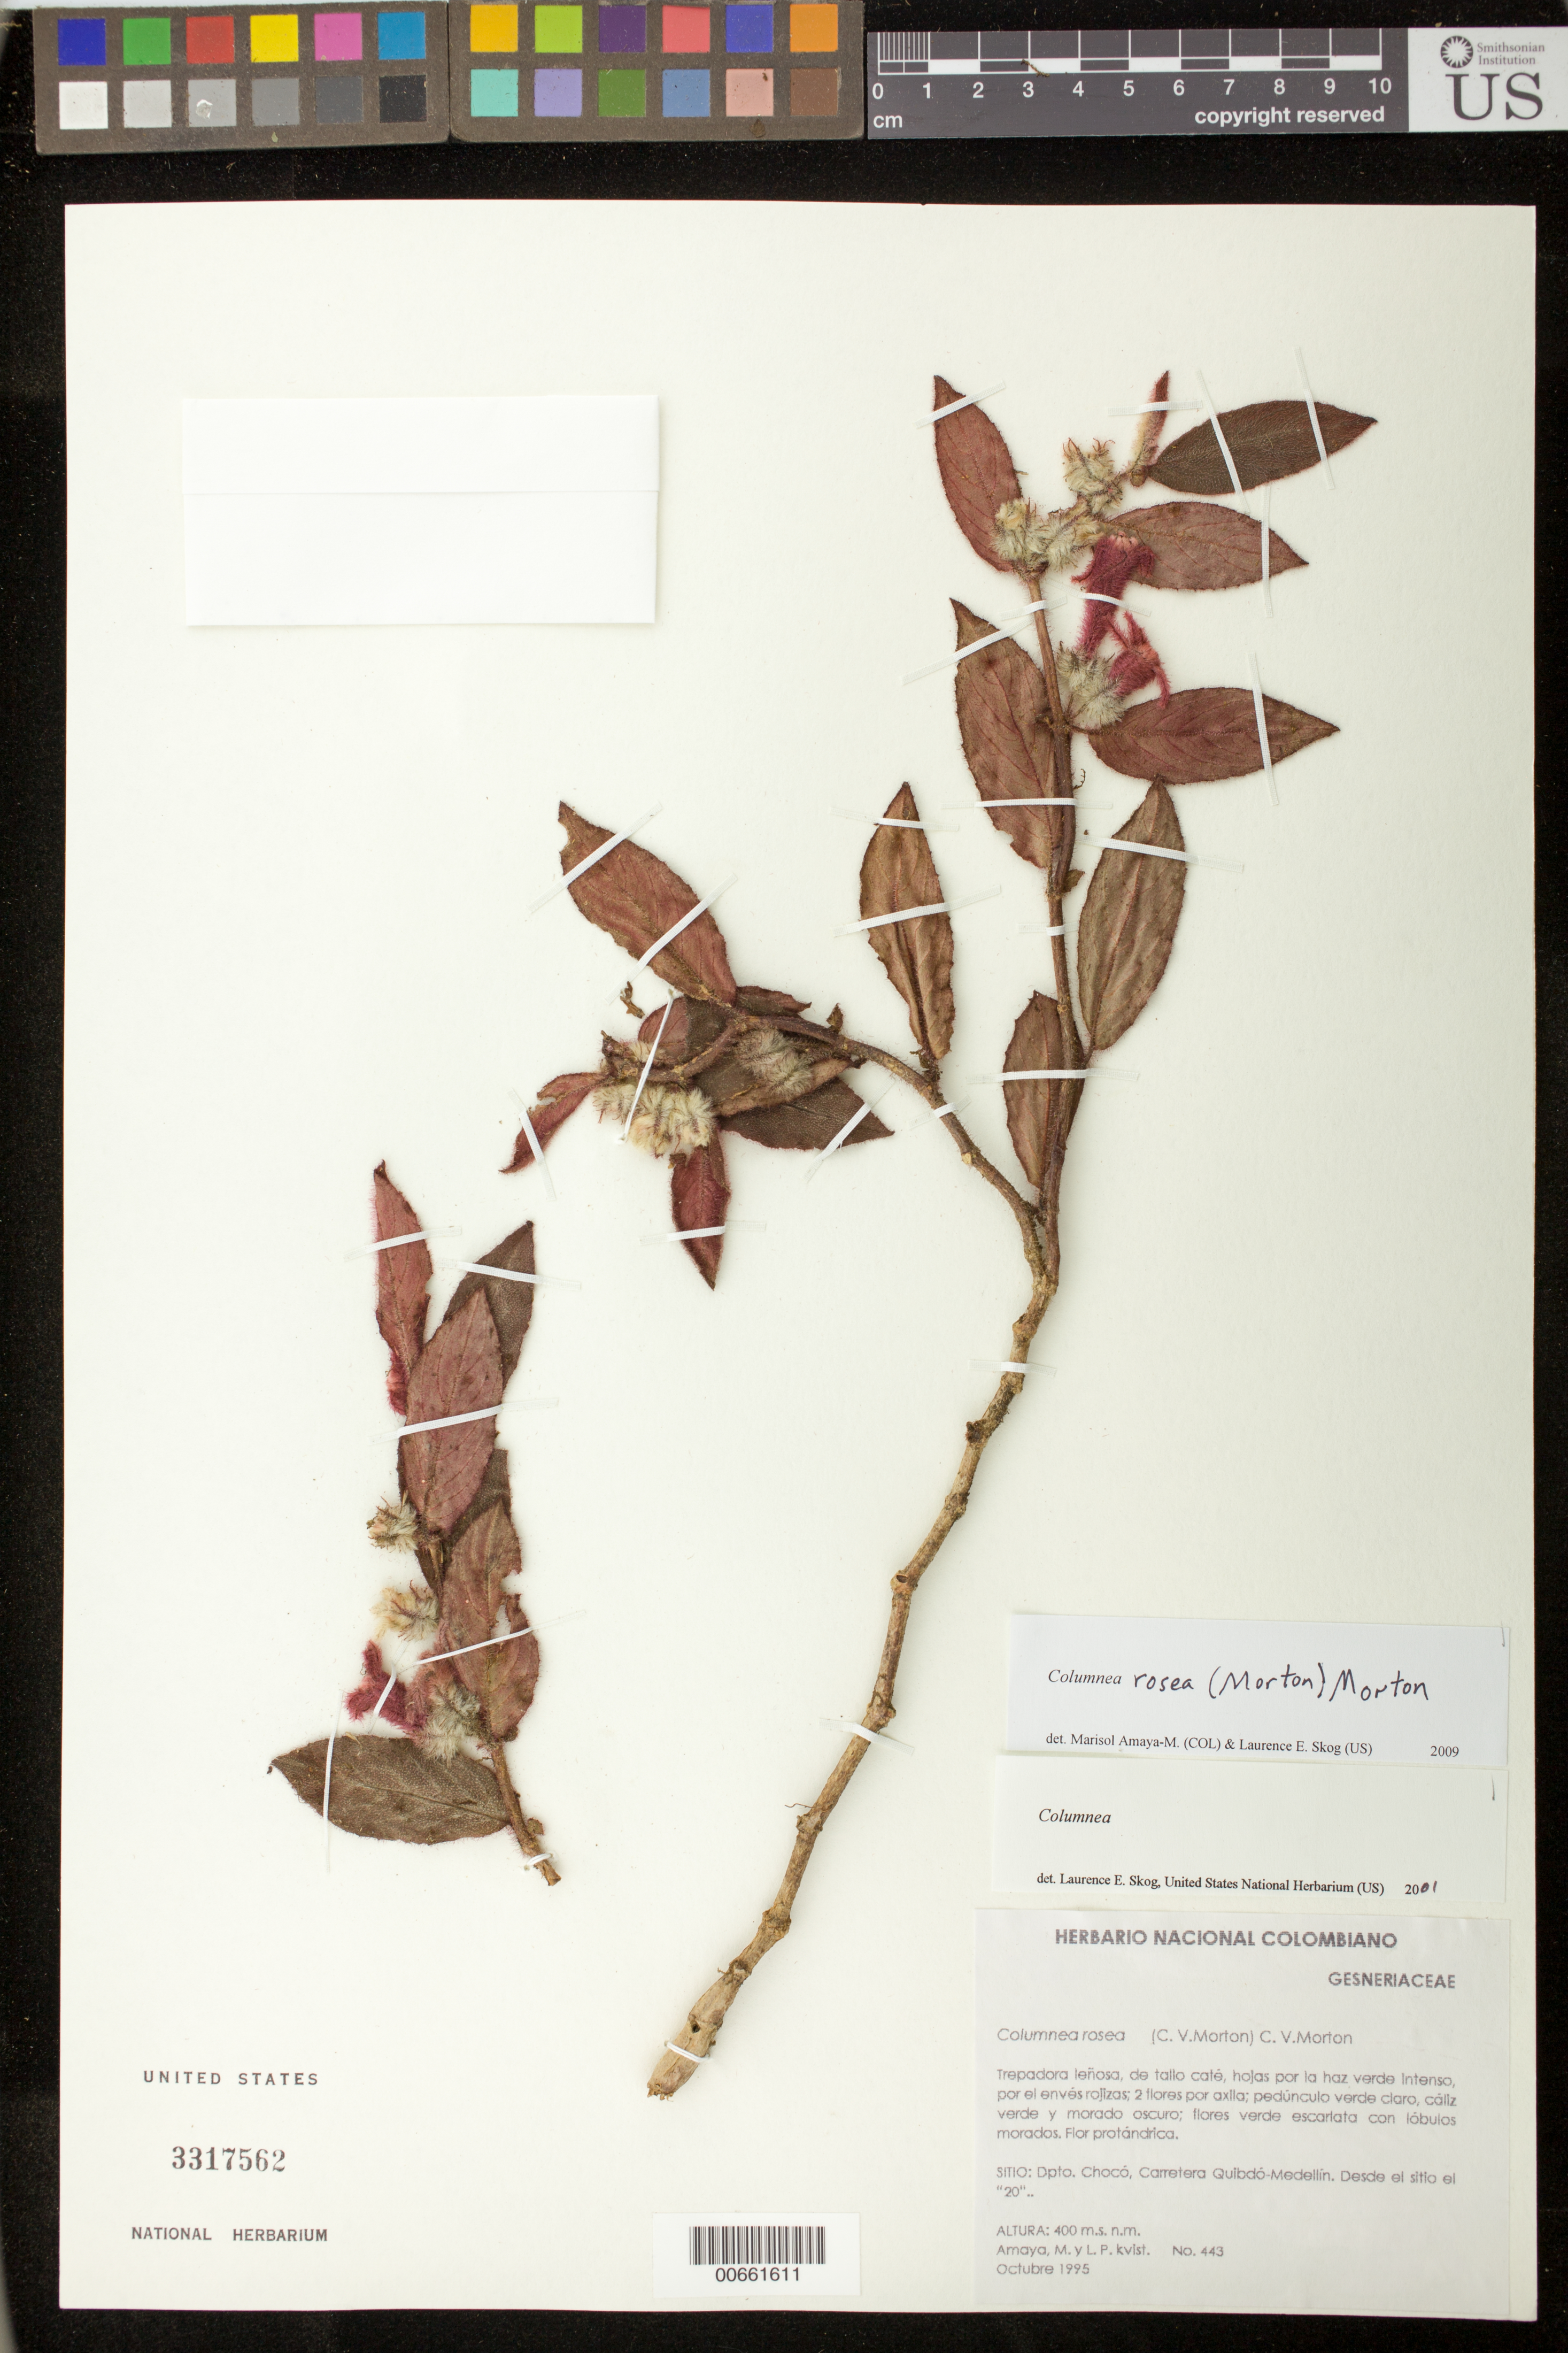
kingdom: Plantae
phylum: Tracheophyta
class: Magnoliopsida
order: Lamiales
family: Gesneriaceae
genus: Columnea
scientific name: Columnea rosea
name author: (C.V. Morton) C.V. Morton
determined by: Amaya-Márquez, M.; Skog, Laurence E.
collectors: M. Amaya & L. P. Kvist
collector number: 443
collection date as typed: Oct 1995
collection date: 1995-10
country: Colombia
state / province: Chocó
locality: Carretera Quibdó - Medellín, desde el sitio el "20"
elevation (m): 400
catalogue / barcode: US 3317562